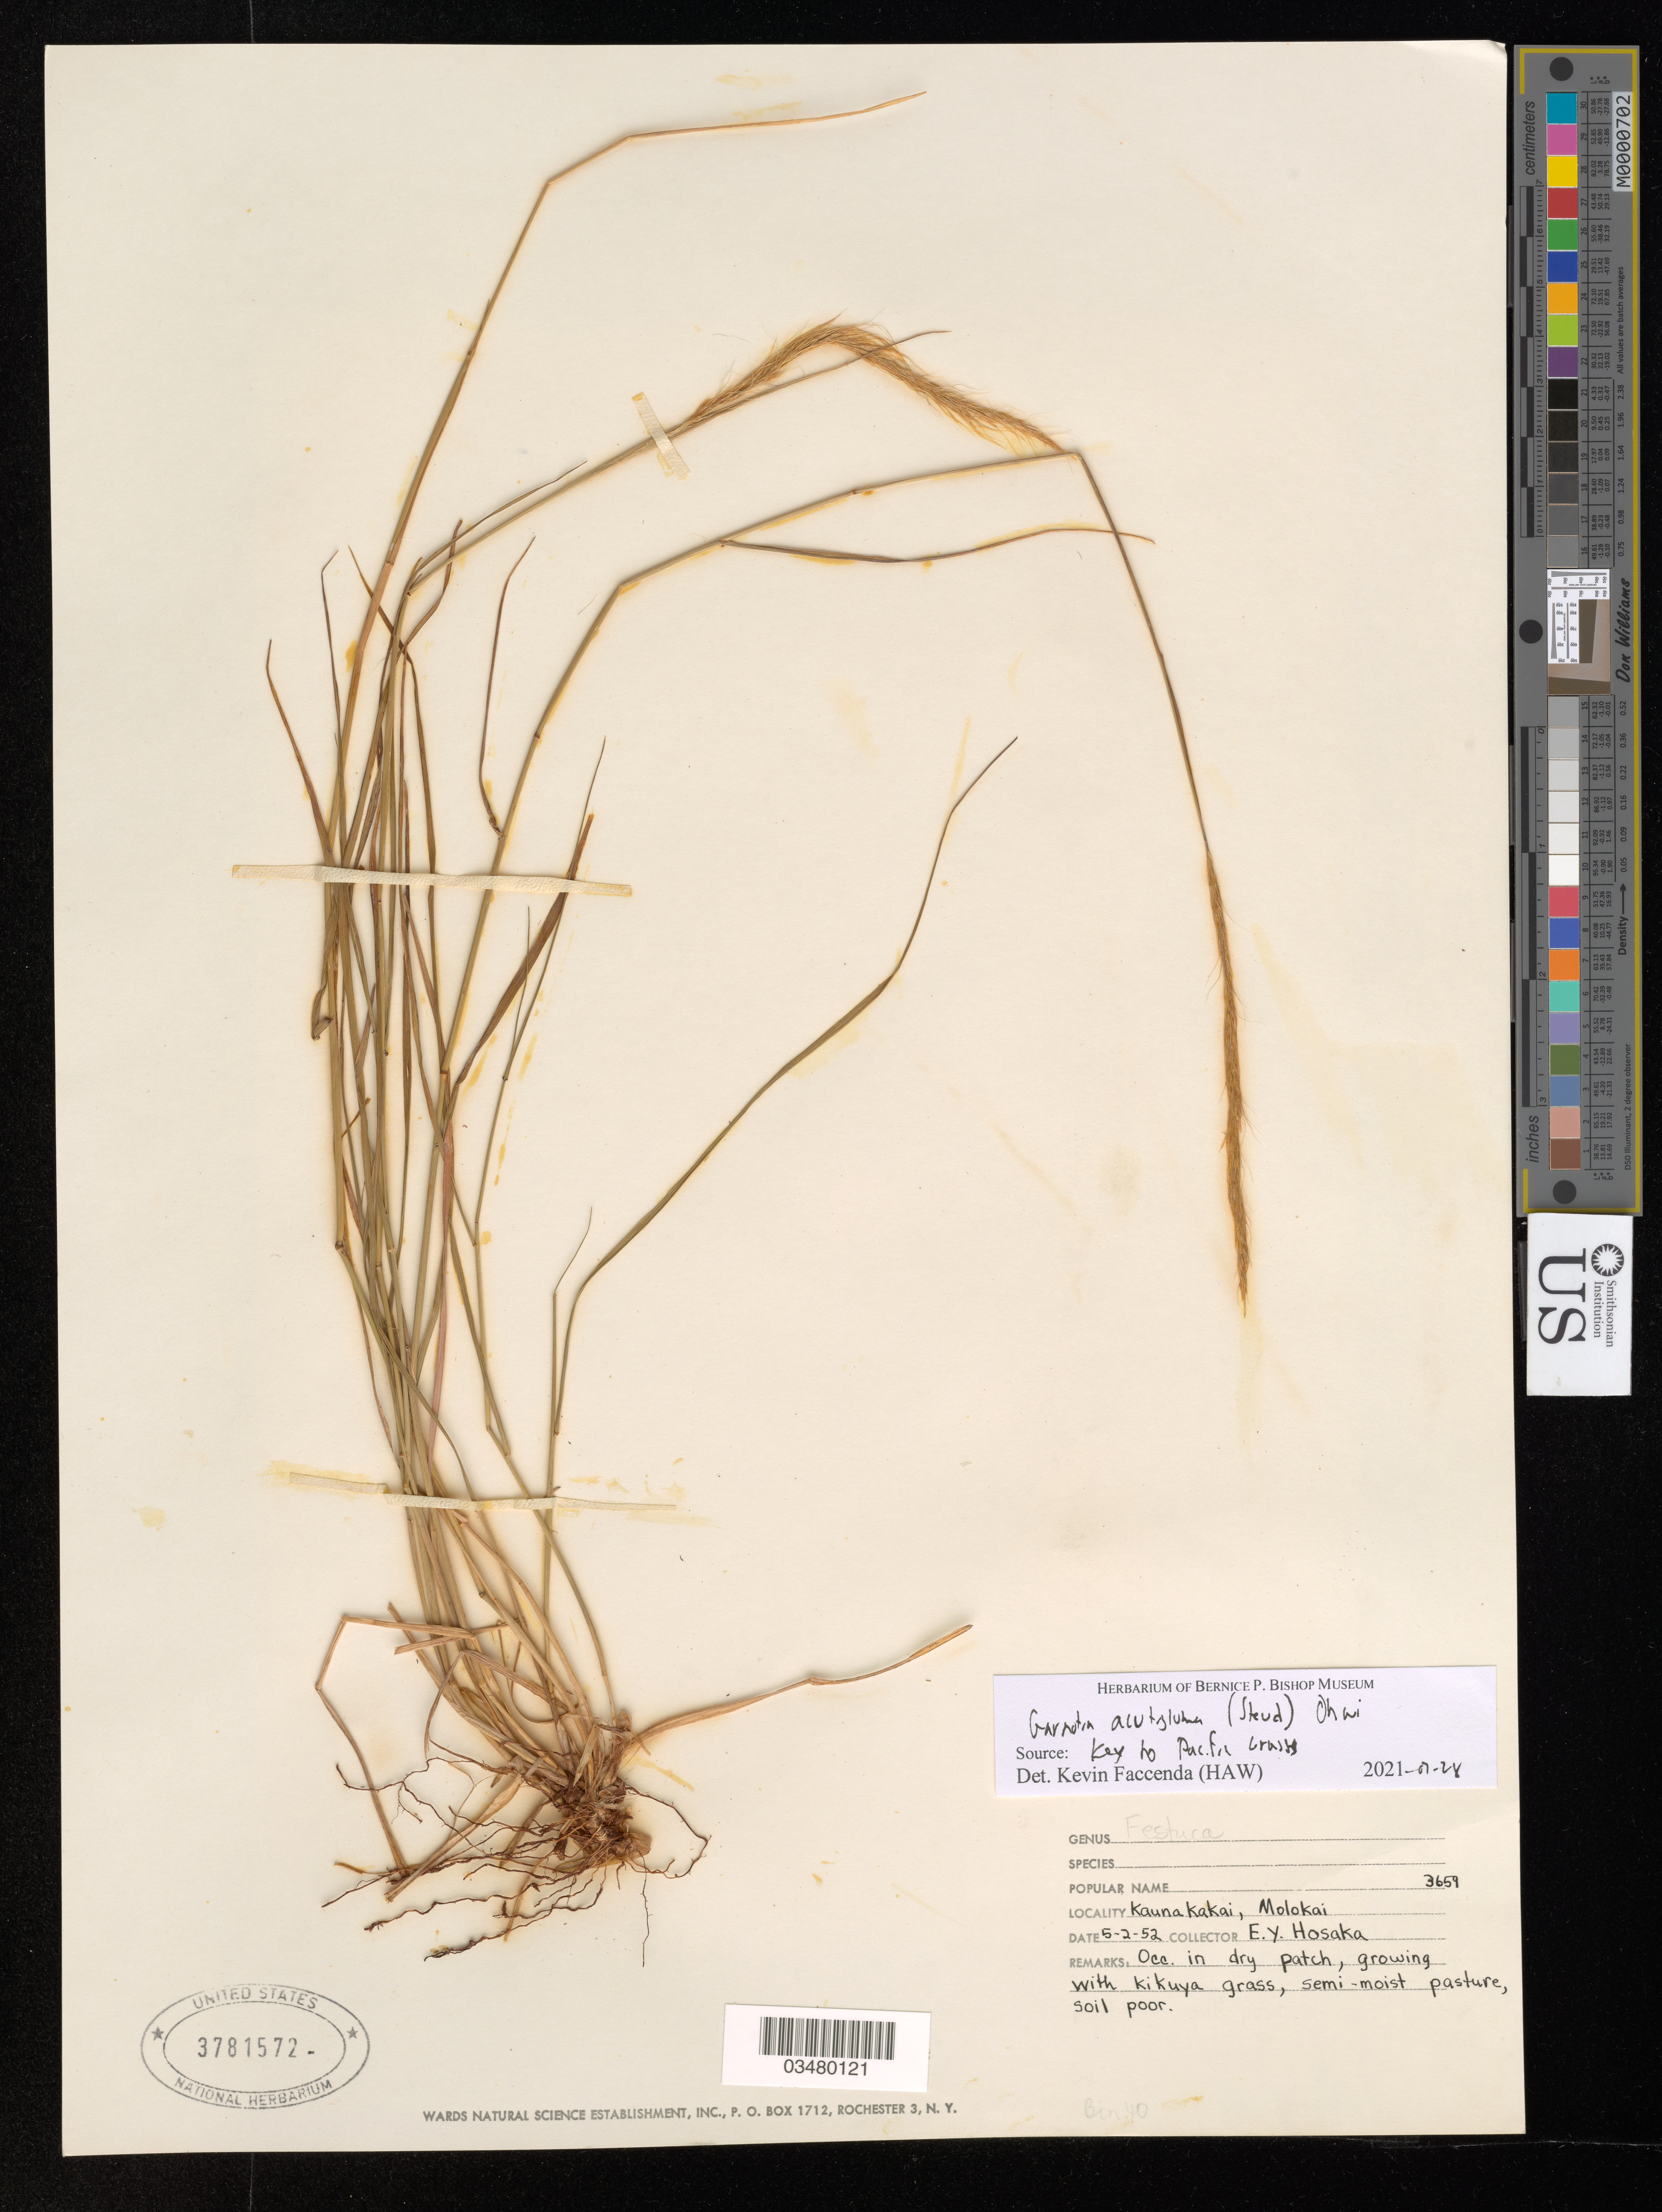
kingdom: Plantae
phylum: Tracheophyta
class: Liliopsida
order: Poales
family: Poaceae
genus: Pentapogon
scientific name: Pentapogon micranthus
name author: (Cav.) P.M. Peterson et al.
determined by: Soreng, Robert J., Research Associate (BOT), Smithsonian Institution - National Museum of Natural History (UNITED STATES)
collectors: E. Y. Hosaka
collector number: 3659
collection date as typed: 5-2-52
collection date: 1952-05-02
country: United States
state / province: Hawaii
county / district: Maui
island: Moloka'i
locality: Kaunakakai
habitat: Semi-moist pasture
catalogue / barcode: US 3781572